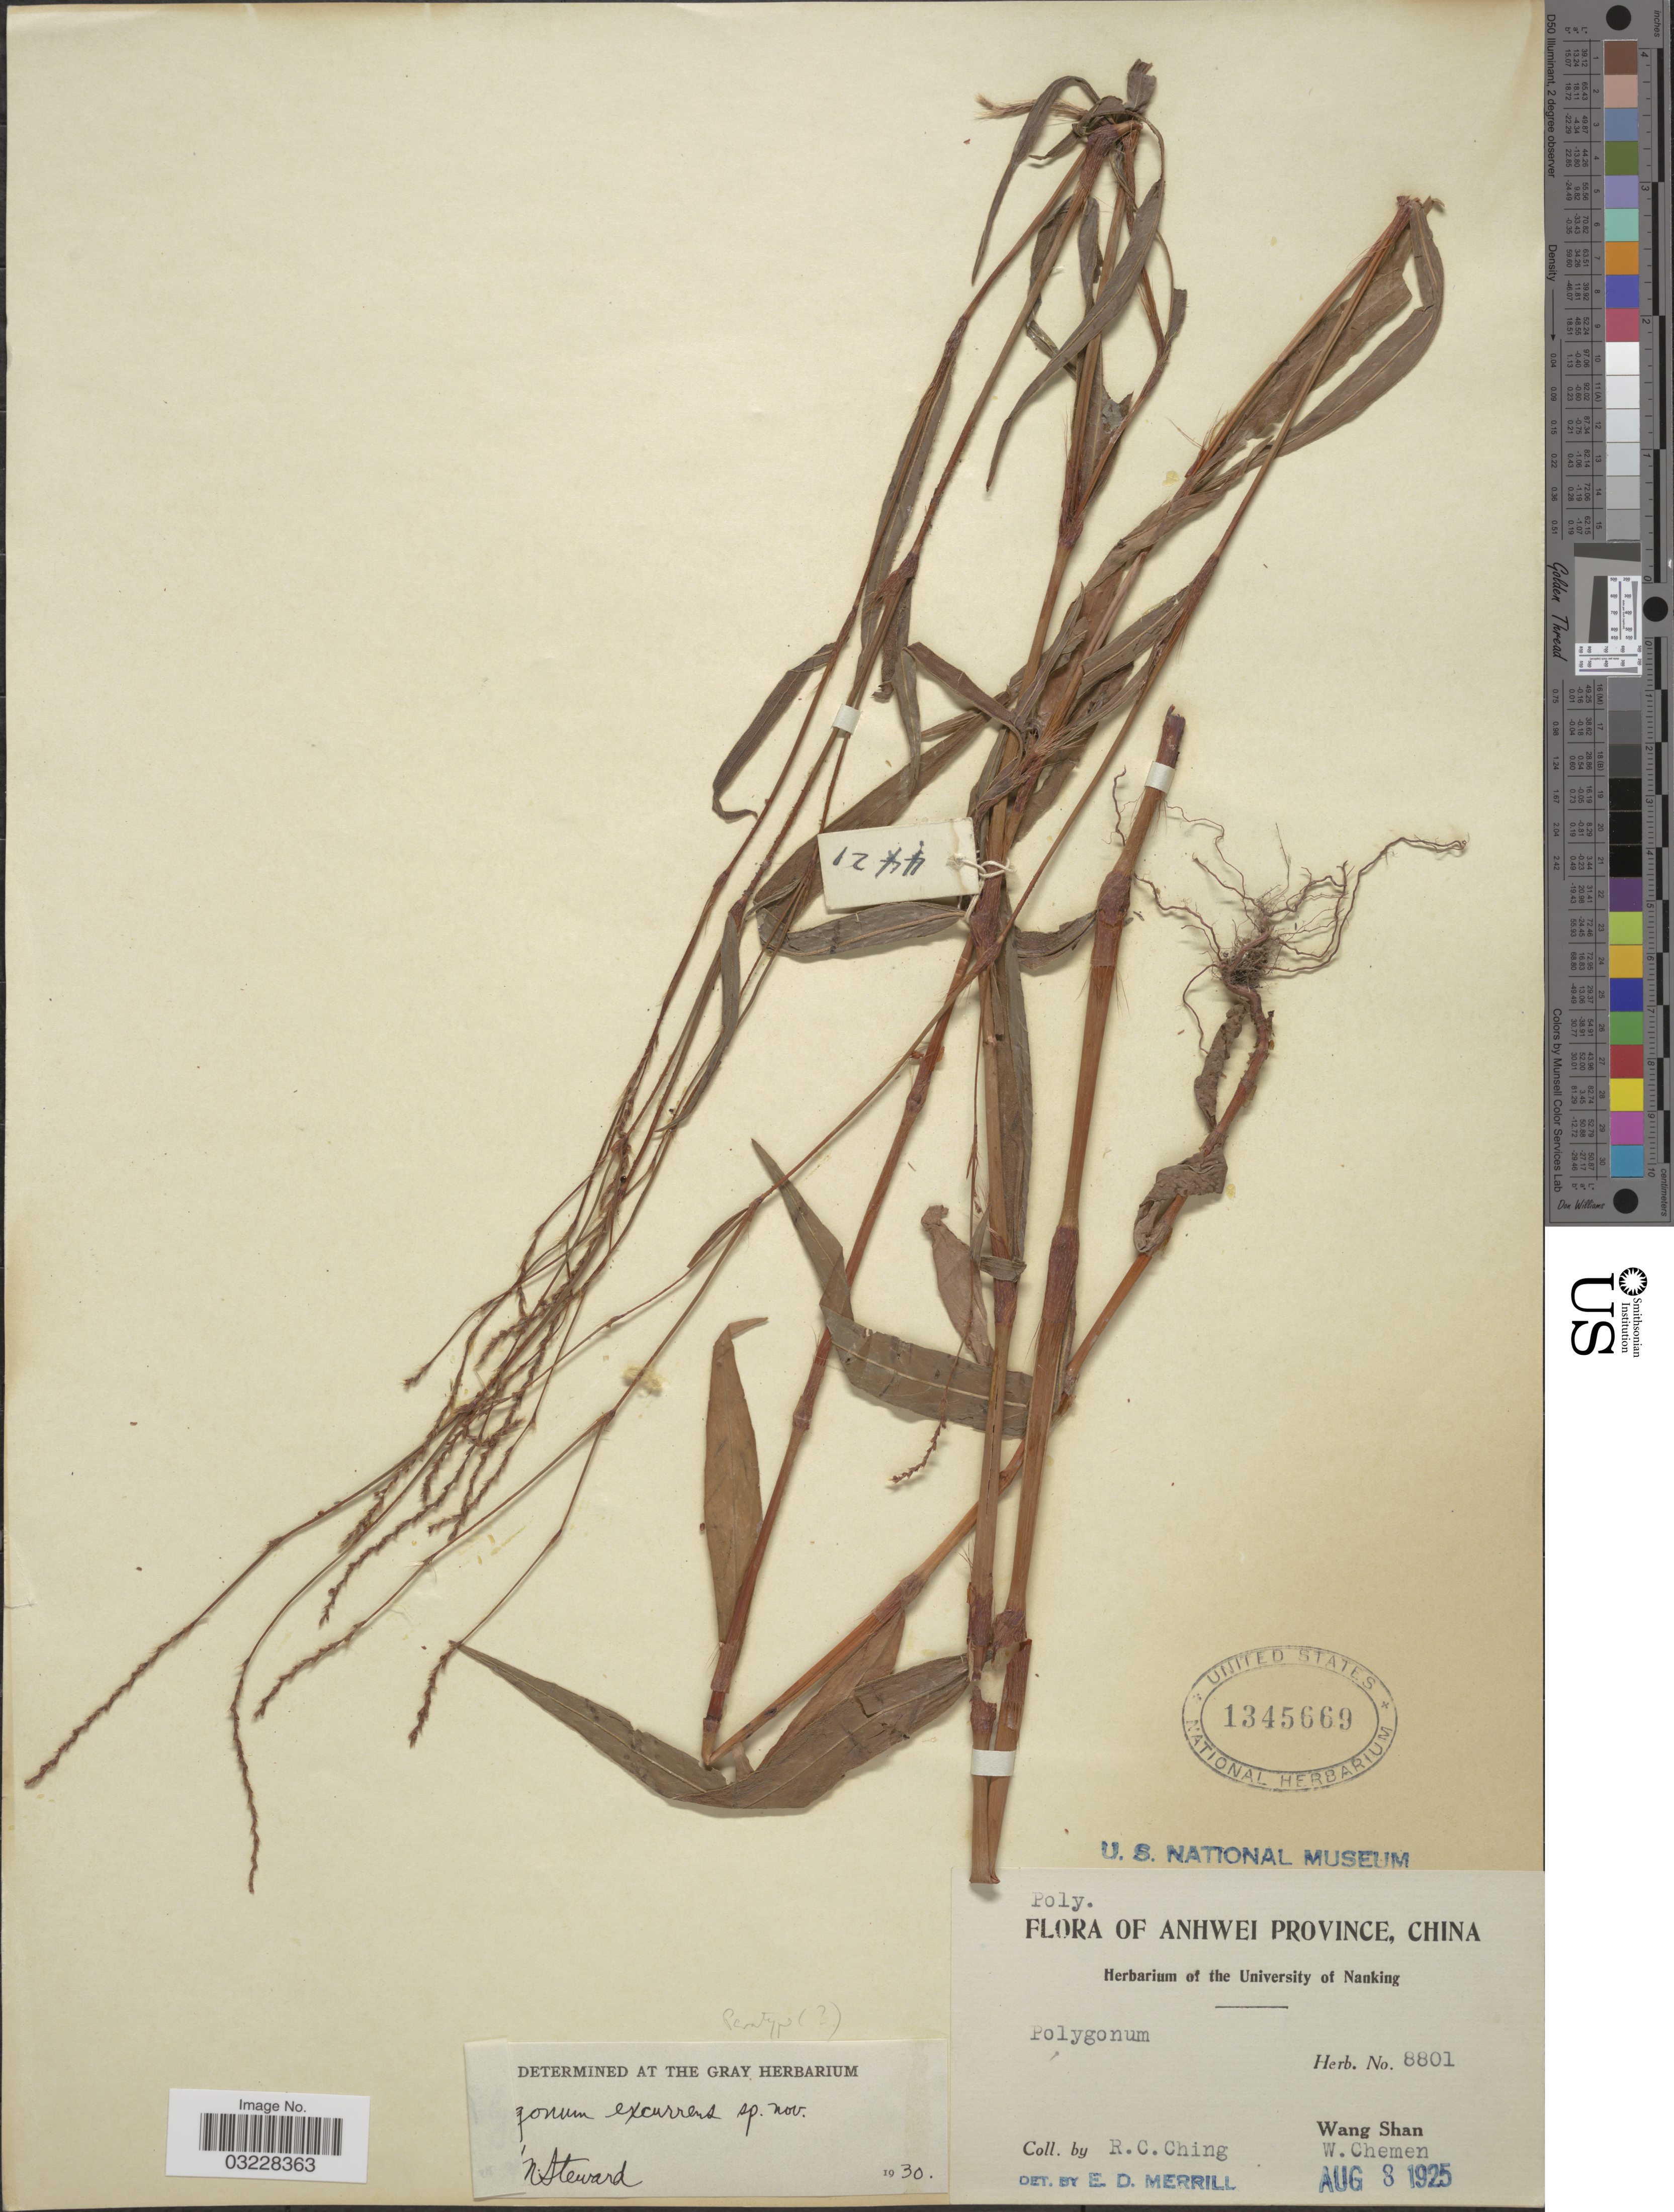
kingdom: Plantae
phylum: Tracheophyta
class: Magnoliopsida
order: Caryophyllales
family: Polygonaceae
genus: Polygonum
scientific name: Polygonum excurrens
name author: Steward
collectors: R. C. Ching & W. Chemen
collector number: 8801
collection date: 1925-08-08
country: China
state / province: Anhui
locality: Anhwei Province. Wang Shan.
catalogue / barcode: US 1345669